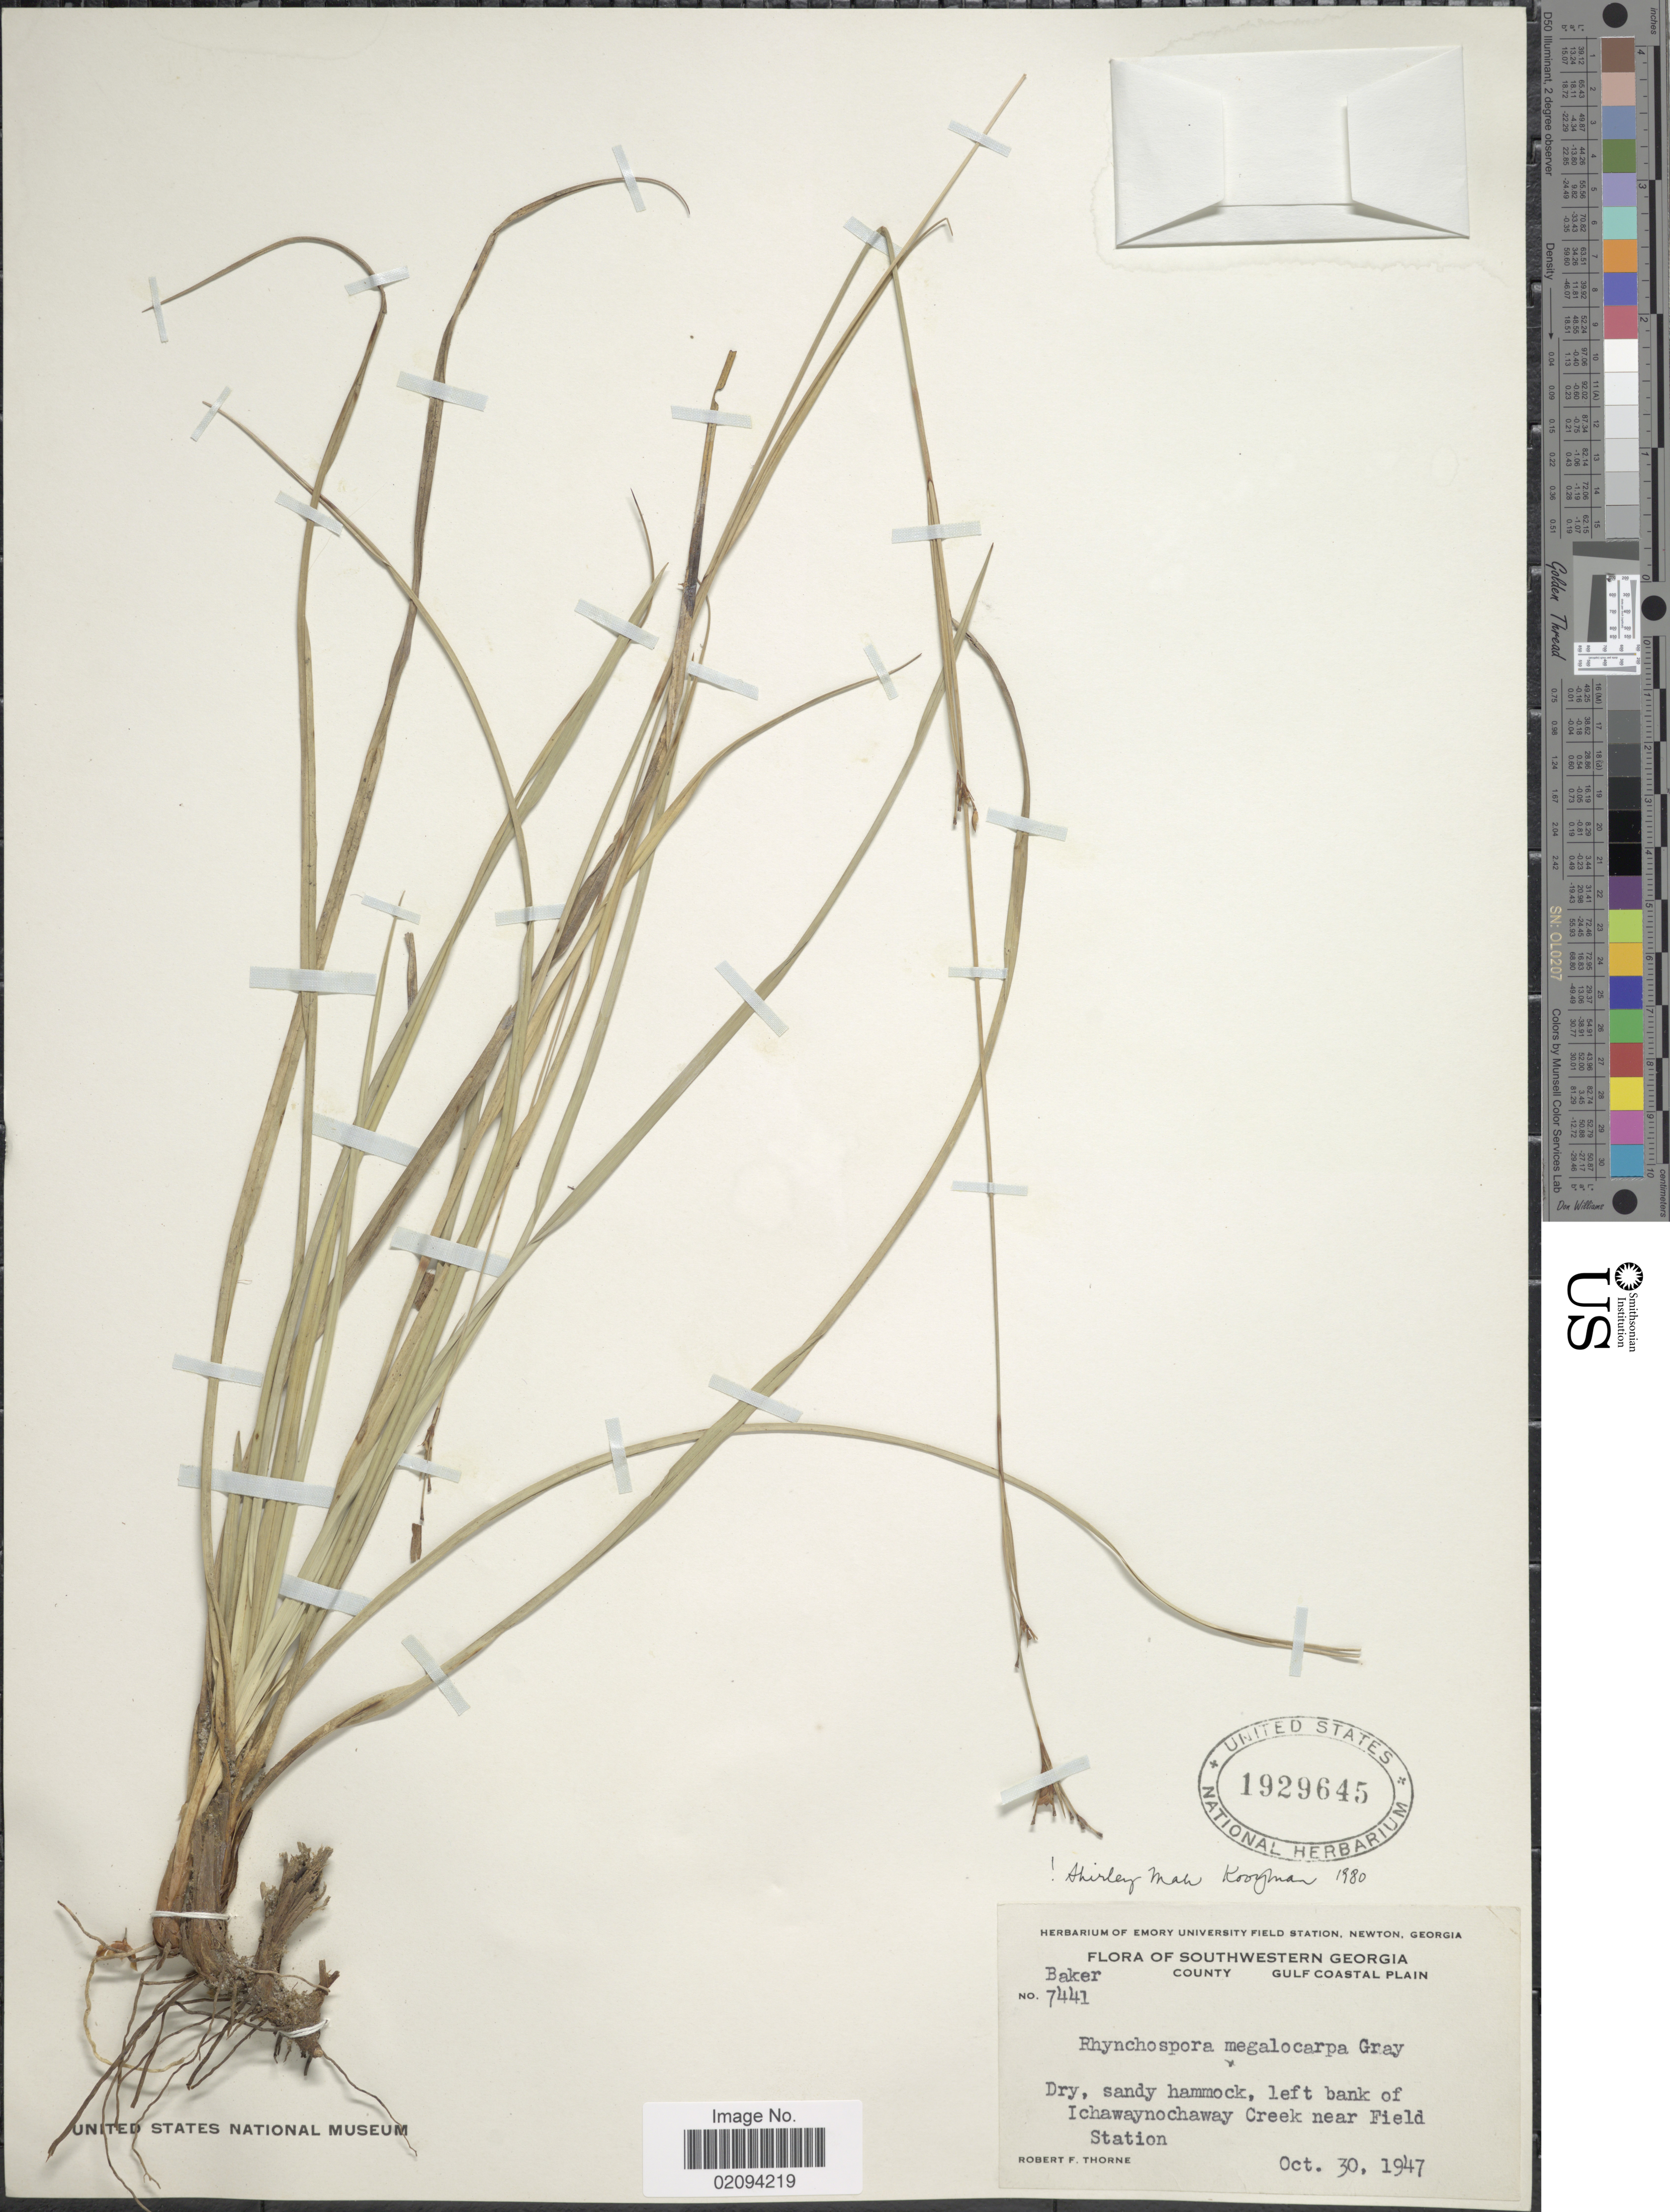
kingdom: Plantae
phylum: Tracheophyta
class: Liliopsida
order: Poales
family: Cyperaceae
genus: Rhynchospora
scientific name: Rhynchospora megalocarpa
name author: A. Gray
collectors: R. F. Thorne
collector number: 7441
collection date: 1947-10-30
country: United States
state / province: Georgia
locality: Southwestern Georgia. Baker County. Gulf Coastal Plain. Dry, sandy hammock, left bank of Ichawaynochaway Creek near Field Station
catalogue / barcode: US 1929645